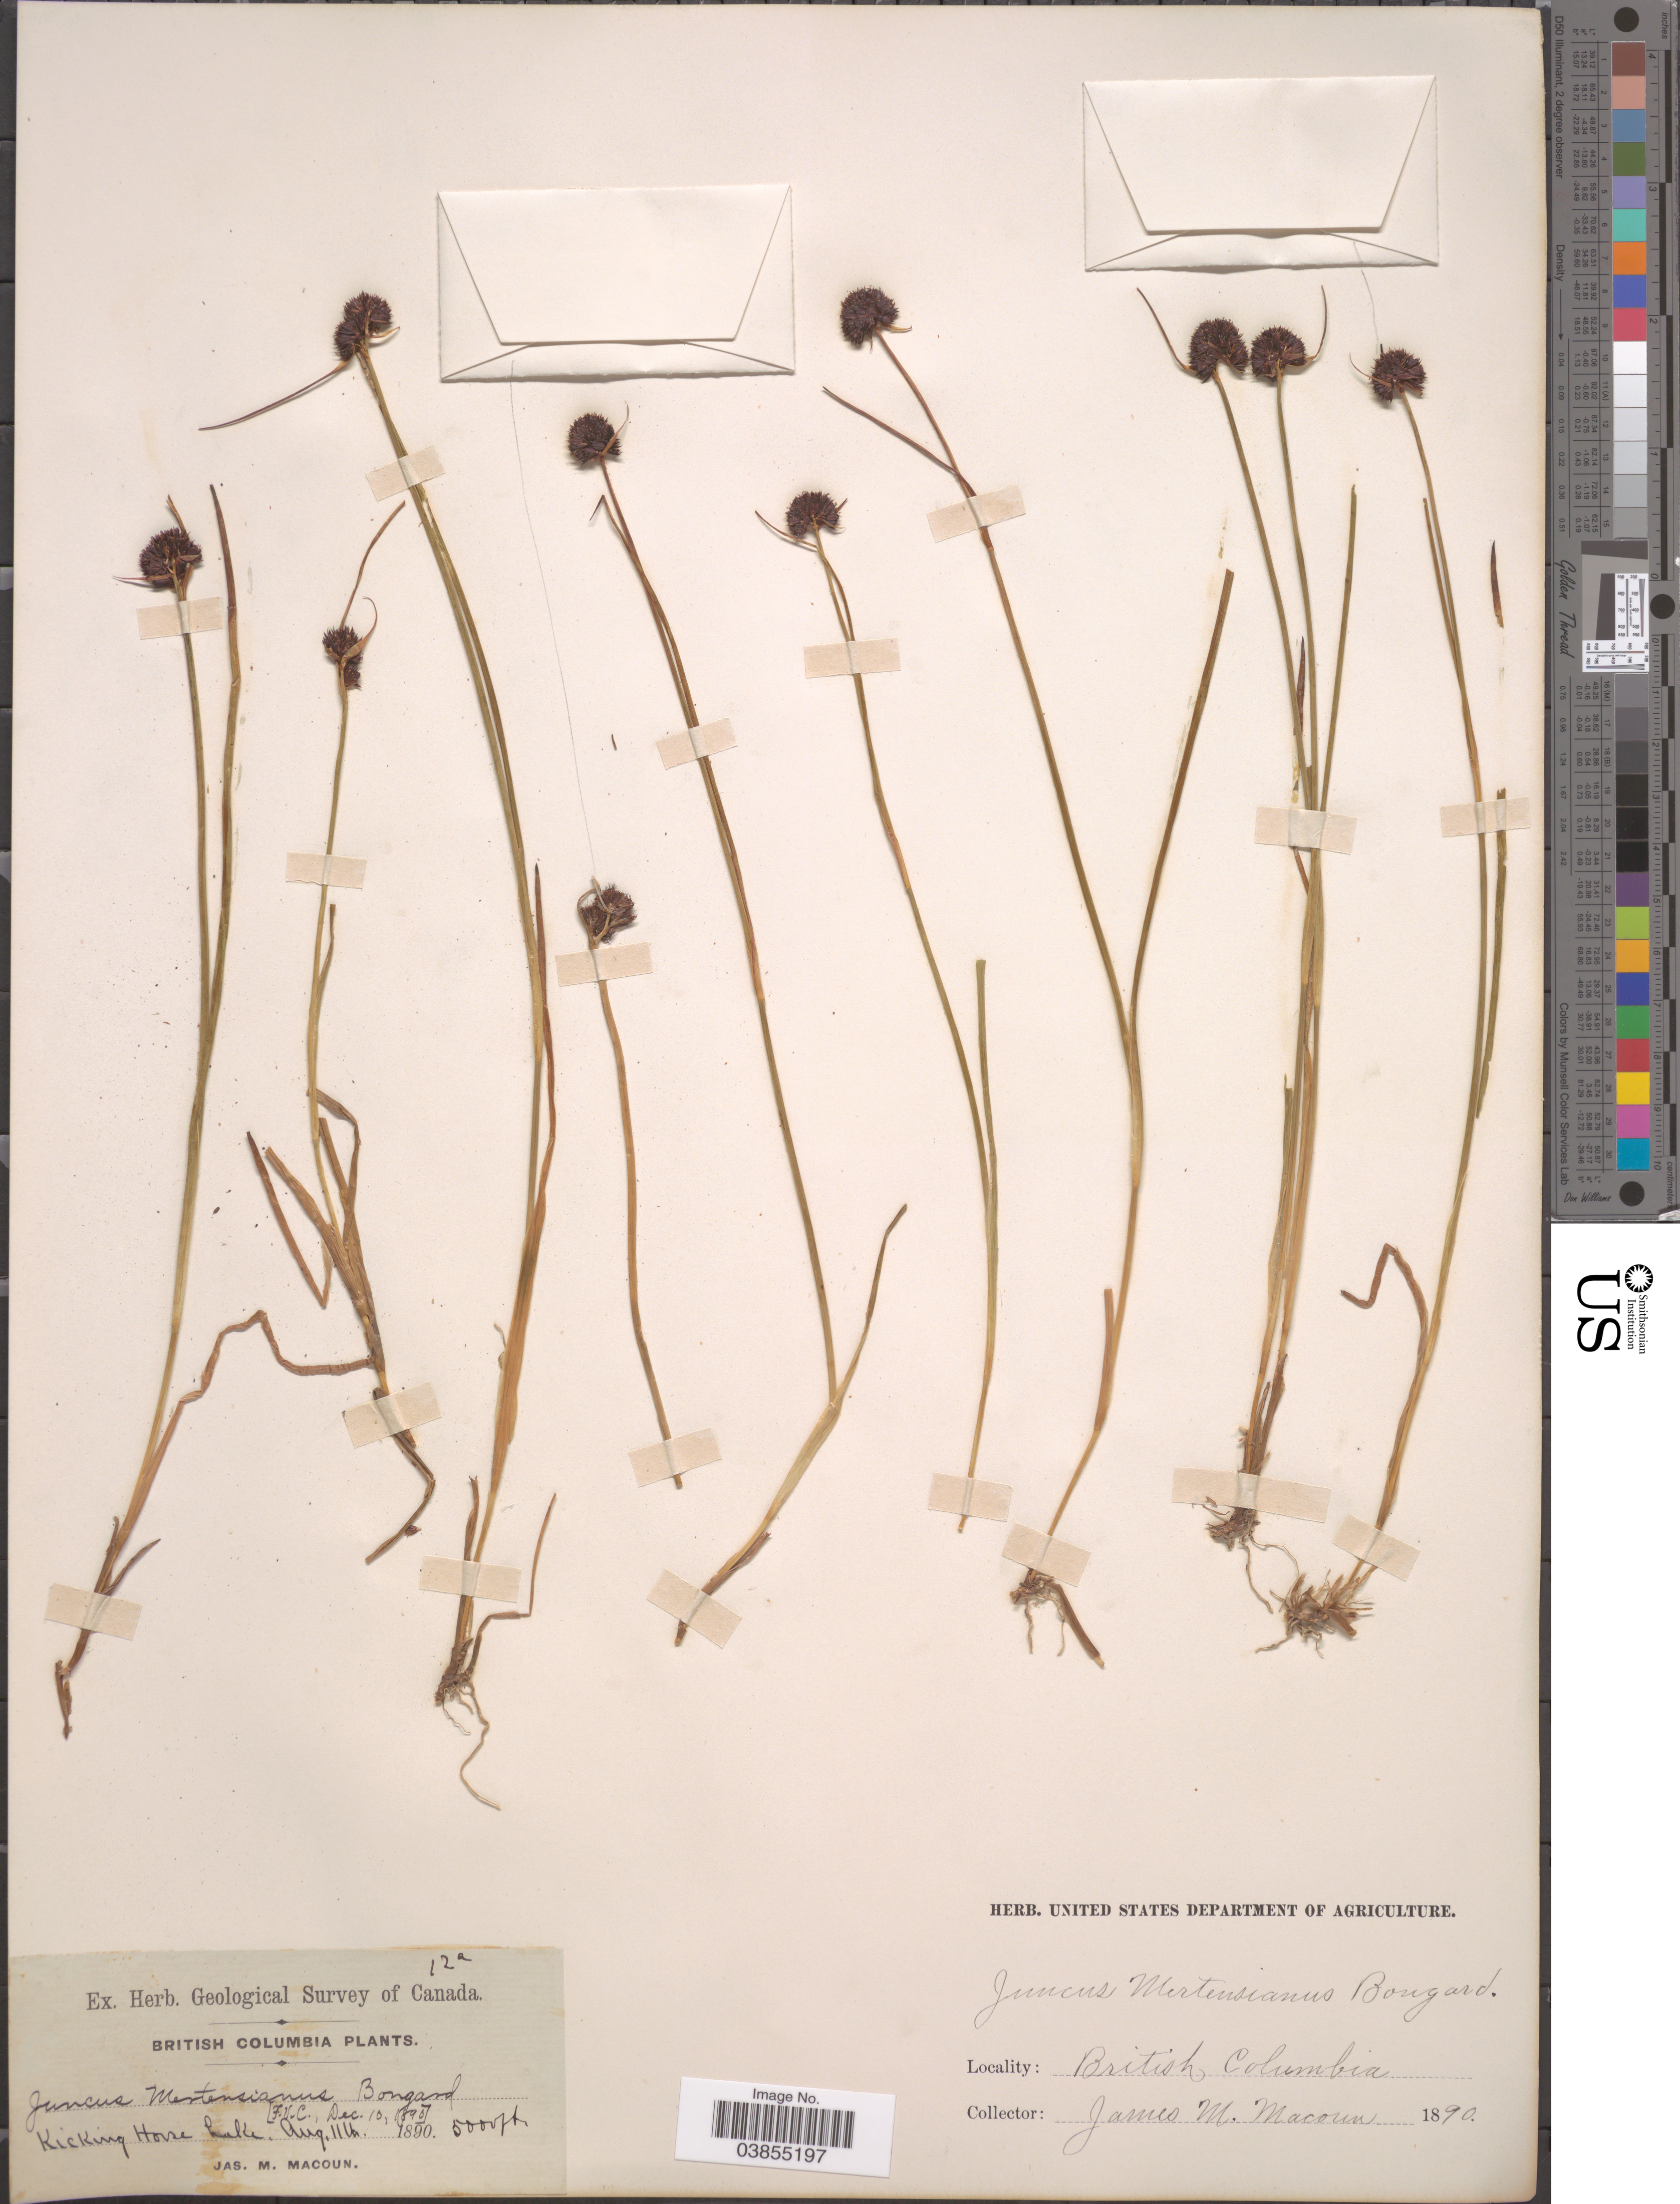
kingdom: Plantae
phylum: Tracheophyta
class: Liliopsida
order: Poales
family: Juncaceae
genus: Juncus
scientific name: Juncus mertensianus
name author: Bong.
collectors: J. M. Macoun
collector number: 12a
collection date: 1890-08-11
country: Canada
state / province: British Columbia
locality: Kicking Horse Lake.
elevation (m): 1524